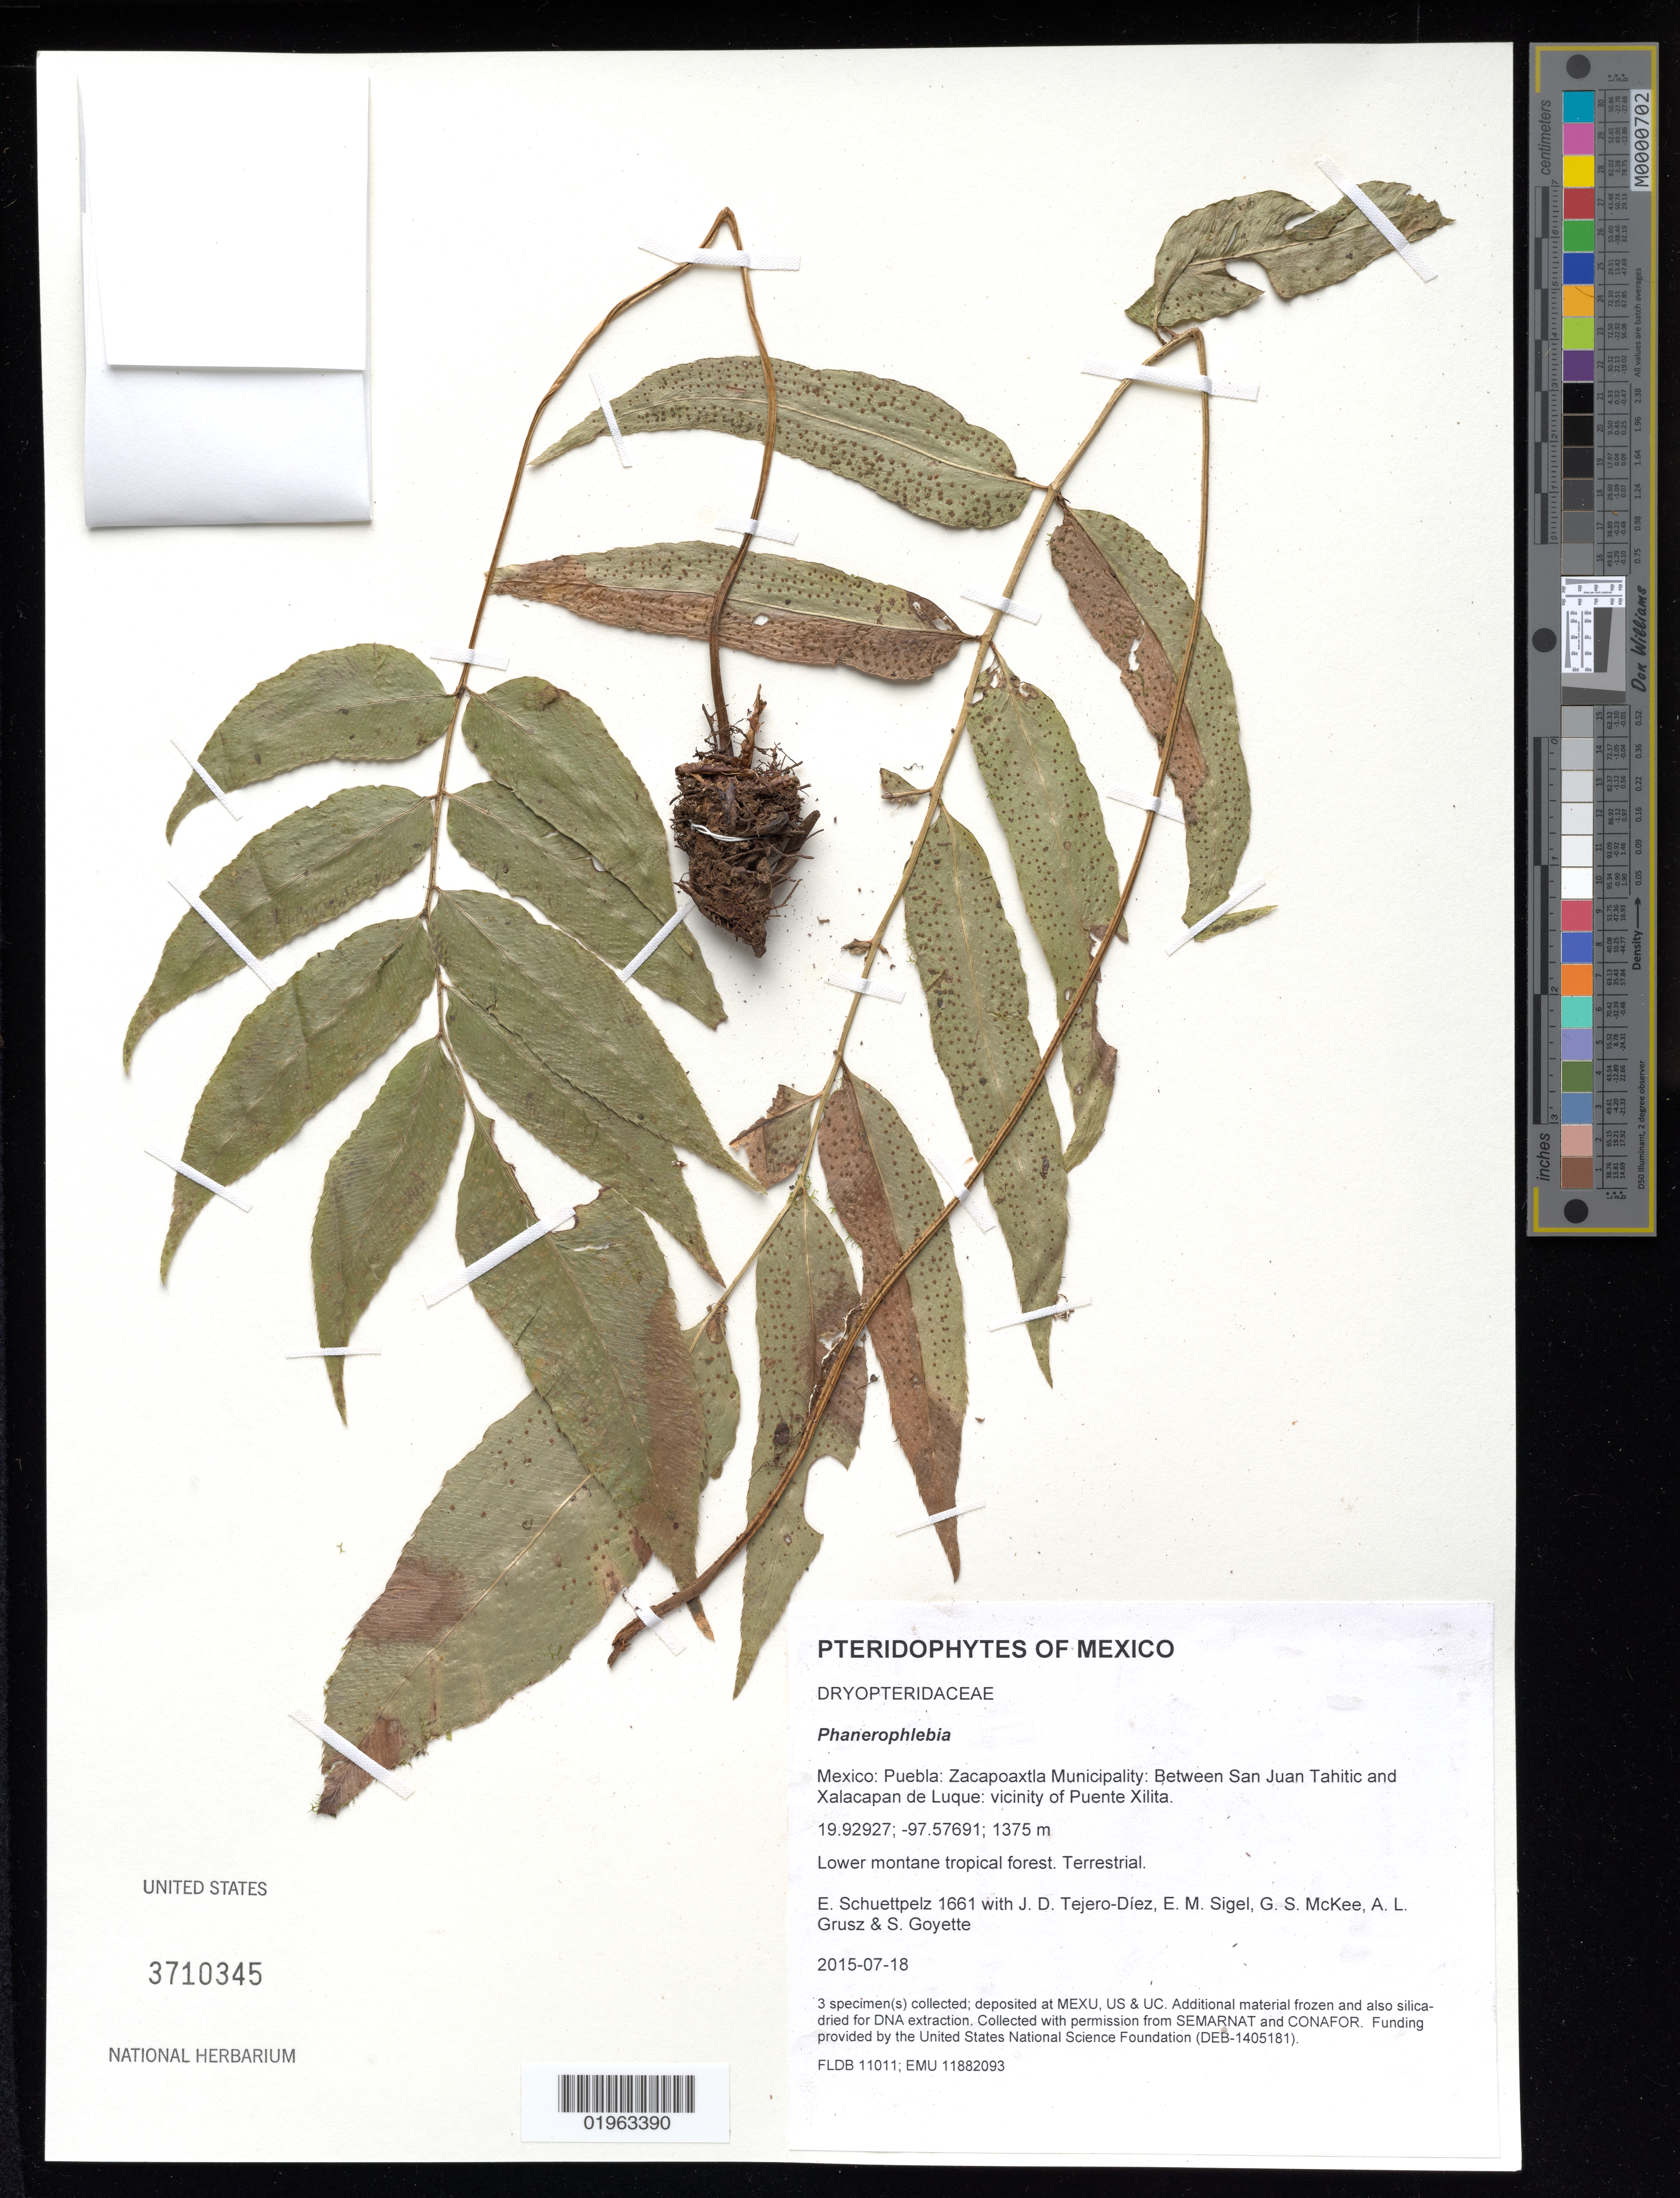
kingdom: Plantae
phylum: Tracheophyta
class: Polypodiopsida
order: Polypodiales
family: Dryopteridaceae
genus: Phanerophlebia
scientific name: Phanerophlebia sp.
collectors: E. Schuettpelz, D. Tejero-Díez, E. M. Sigel, G. S. McKee & A. Grusz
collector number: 1661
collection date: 2015-07-18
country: Mexico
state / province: Puebla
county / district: Zacapoaxtla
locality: Between San Juan Tahitic and Xalacapan de Luque: vicinity of Puente Xilita.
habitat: Lower montane tropical forest.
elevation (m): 1375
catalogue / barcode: US 3710345